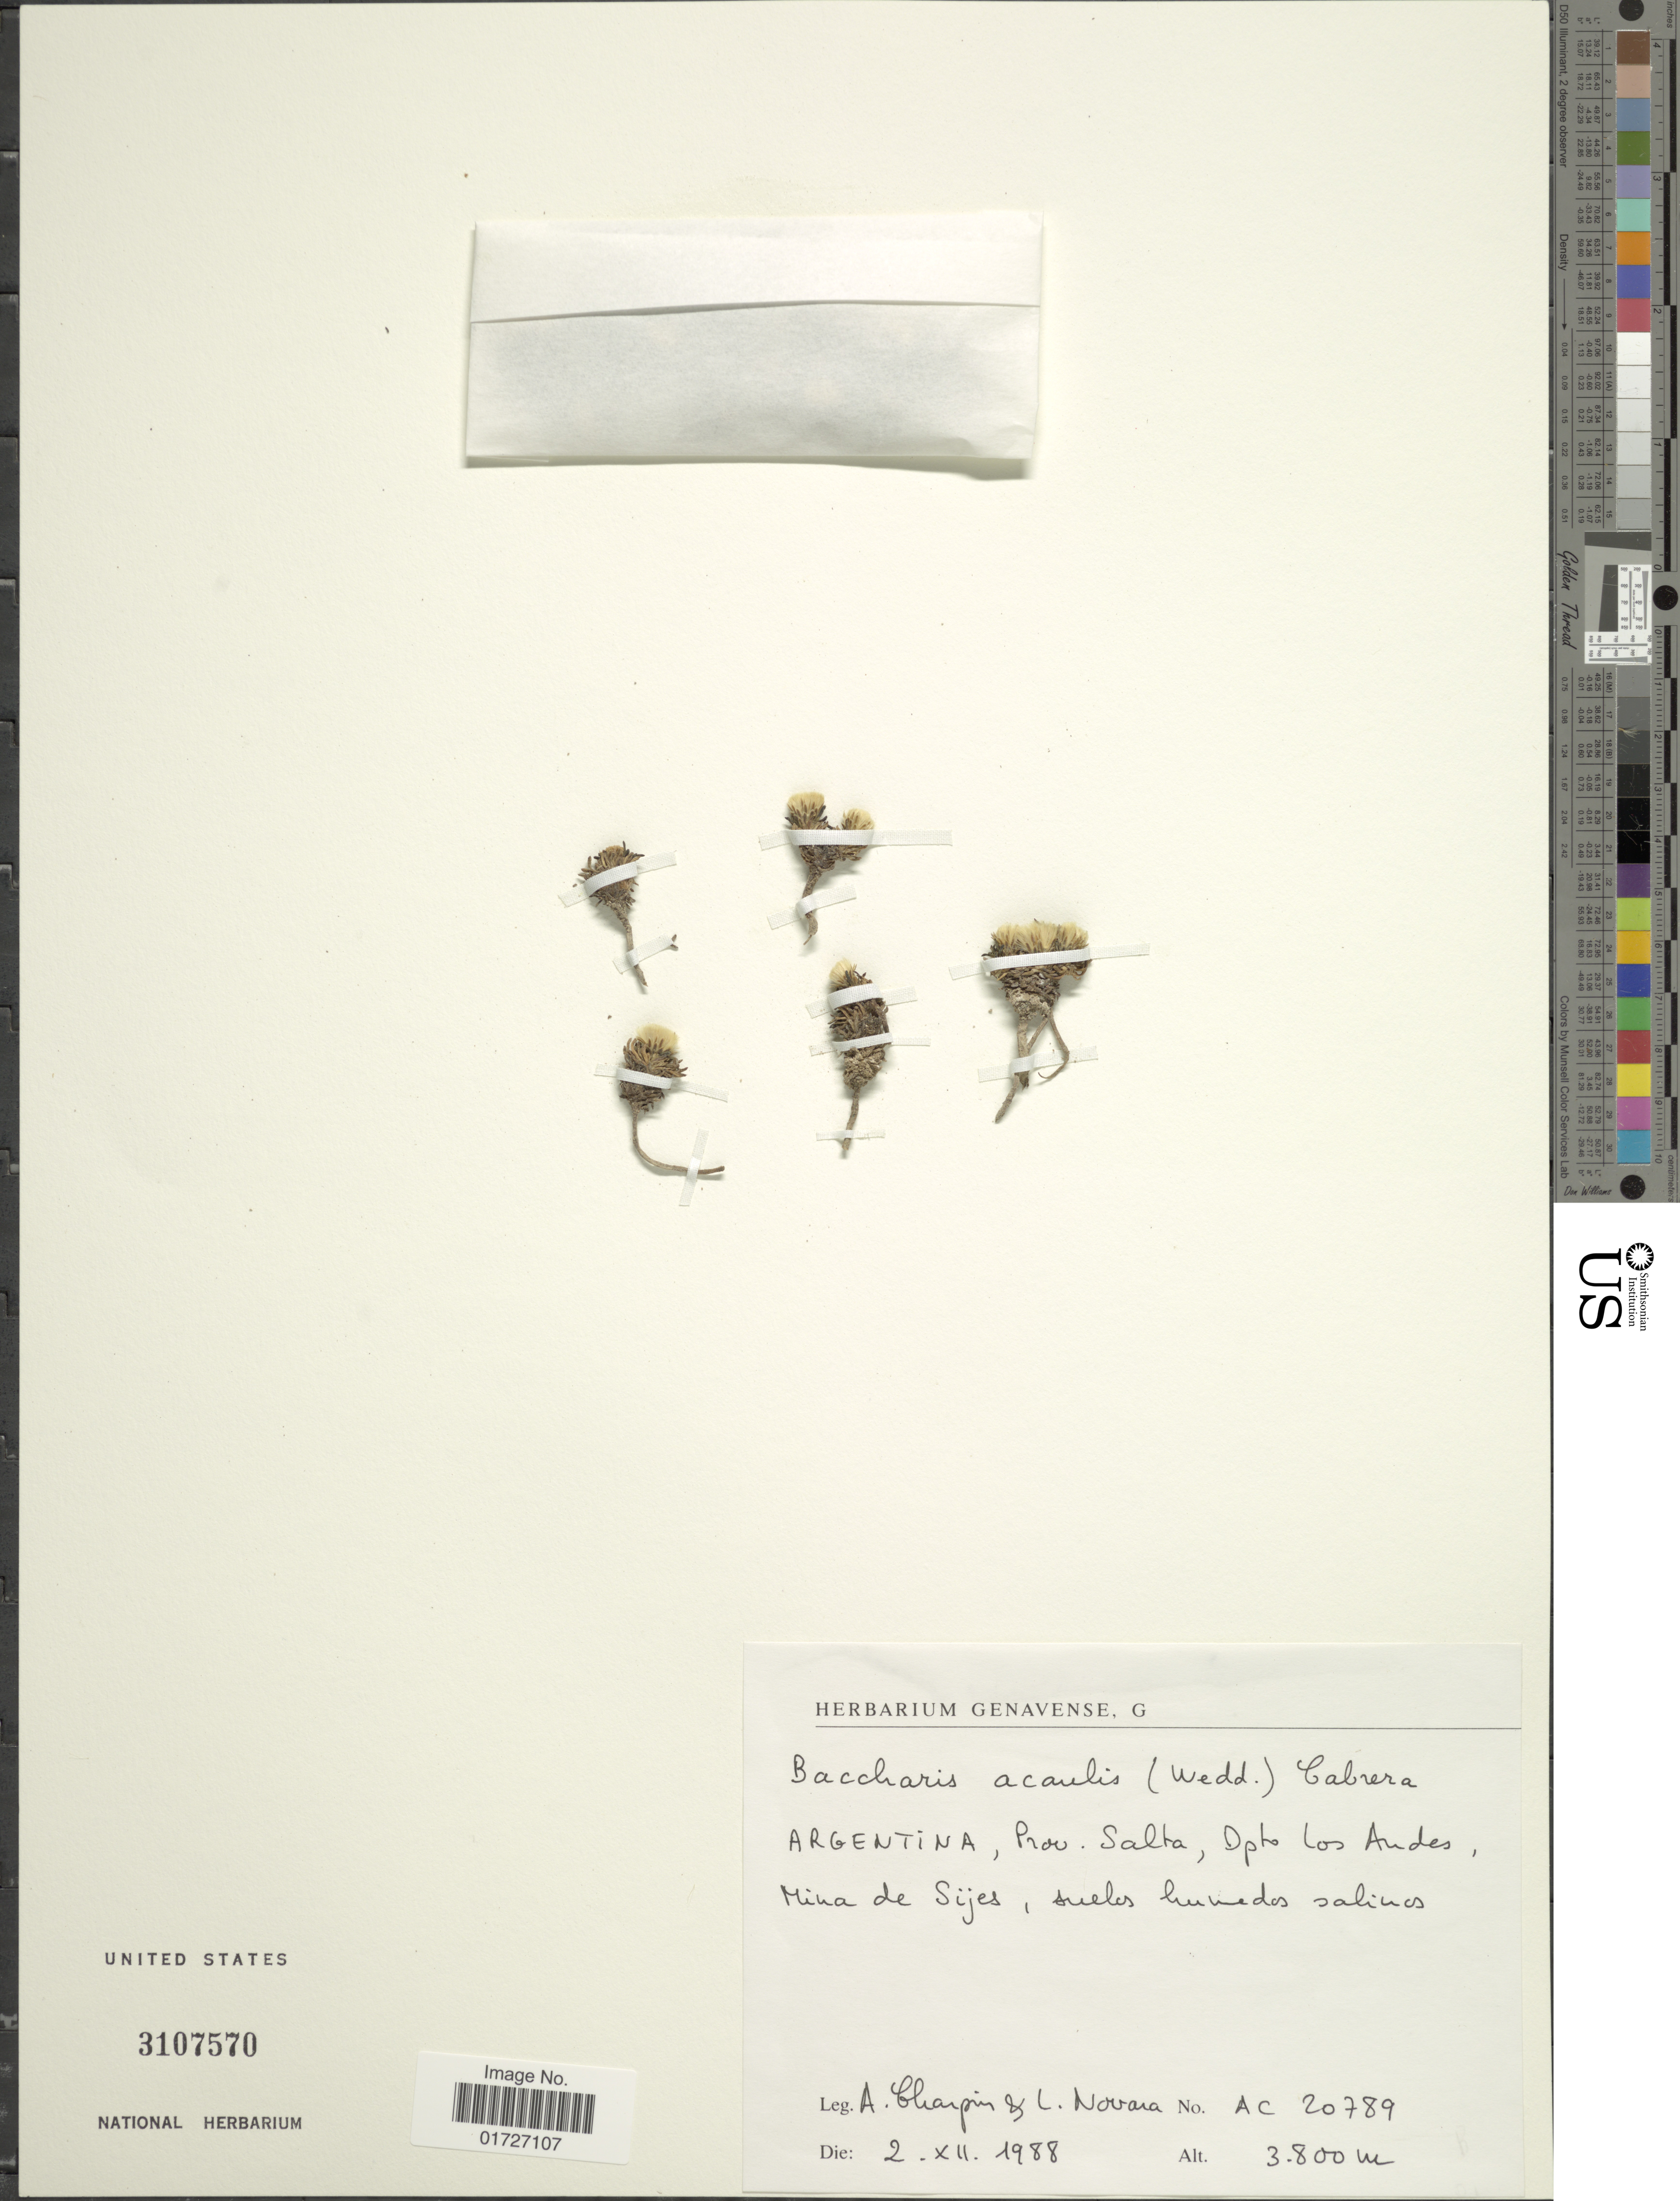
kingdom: Plantae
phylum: Tracheophyta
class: Magnoliopsida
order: Asterales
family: Asteraceae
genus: Baccharis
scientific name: Baccharis acaulis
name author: (Wedd. ex R.E. Fr.) Cabrera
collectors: A. Charpin & L. Novara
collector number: AC20789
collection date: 1988-12-02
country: Argentina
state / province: Salta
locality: Dpto Los Andes, Mina de Sijes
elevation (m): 3800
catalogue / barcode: US 3107570